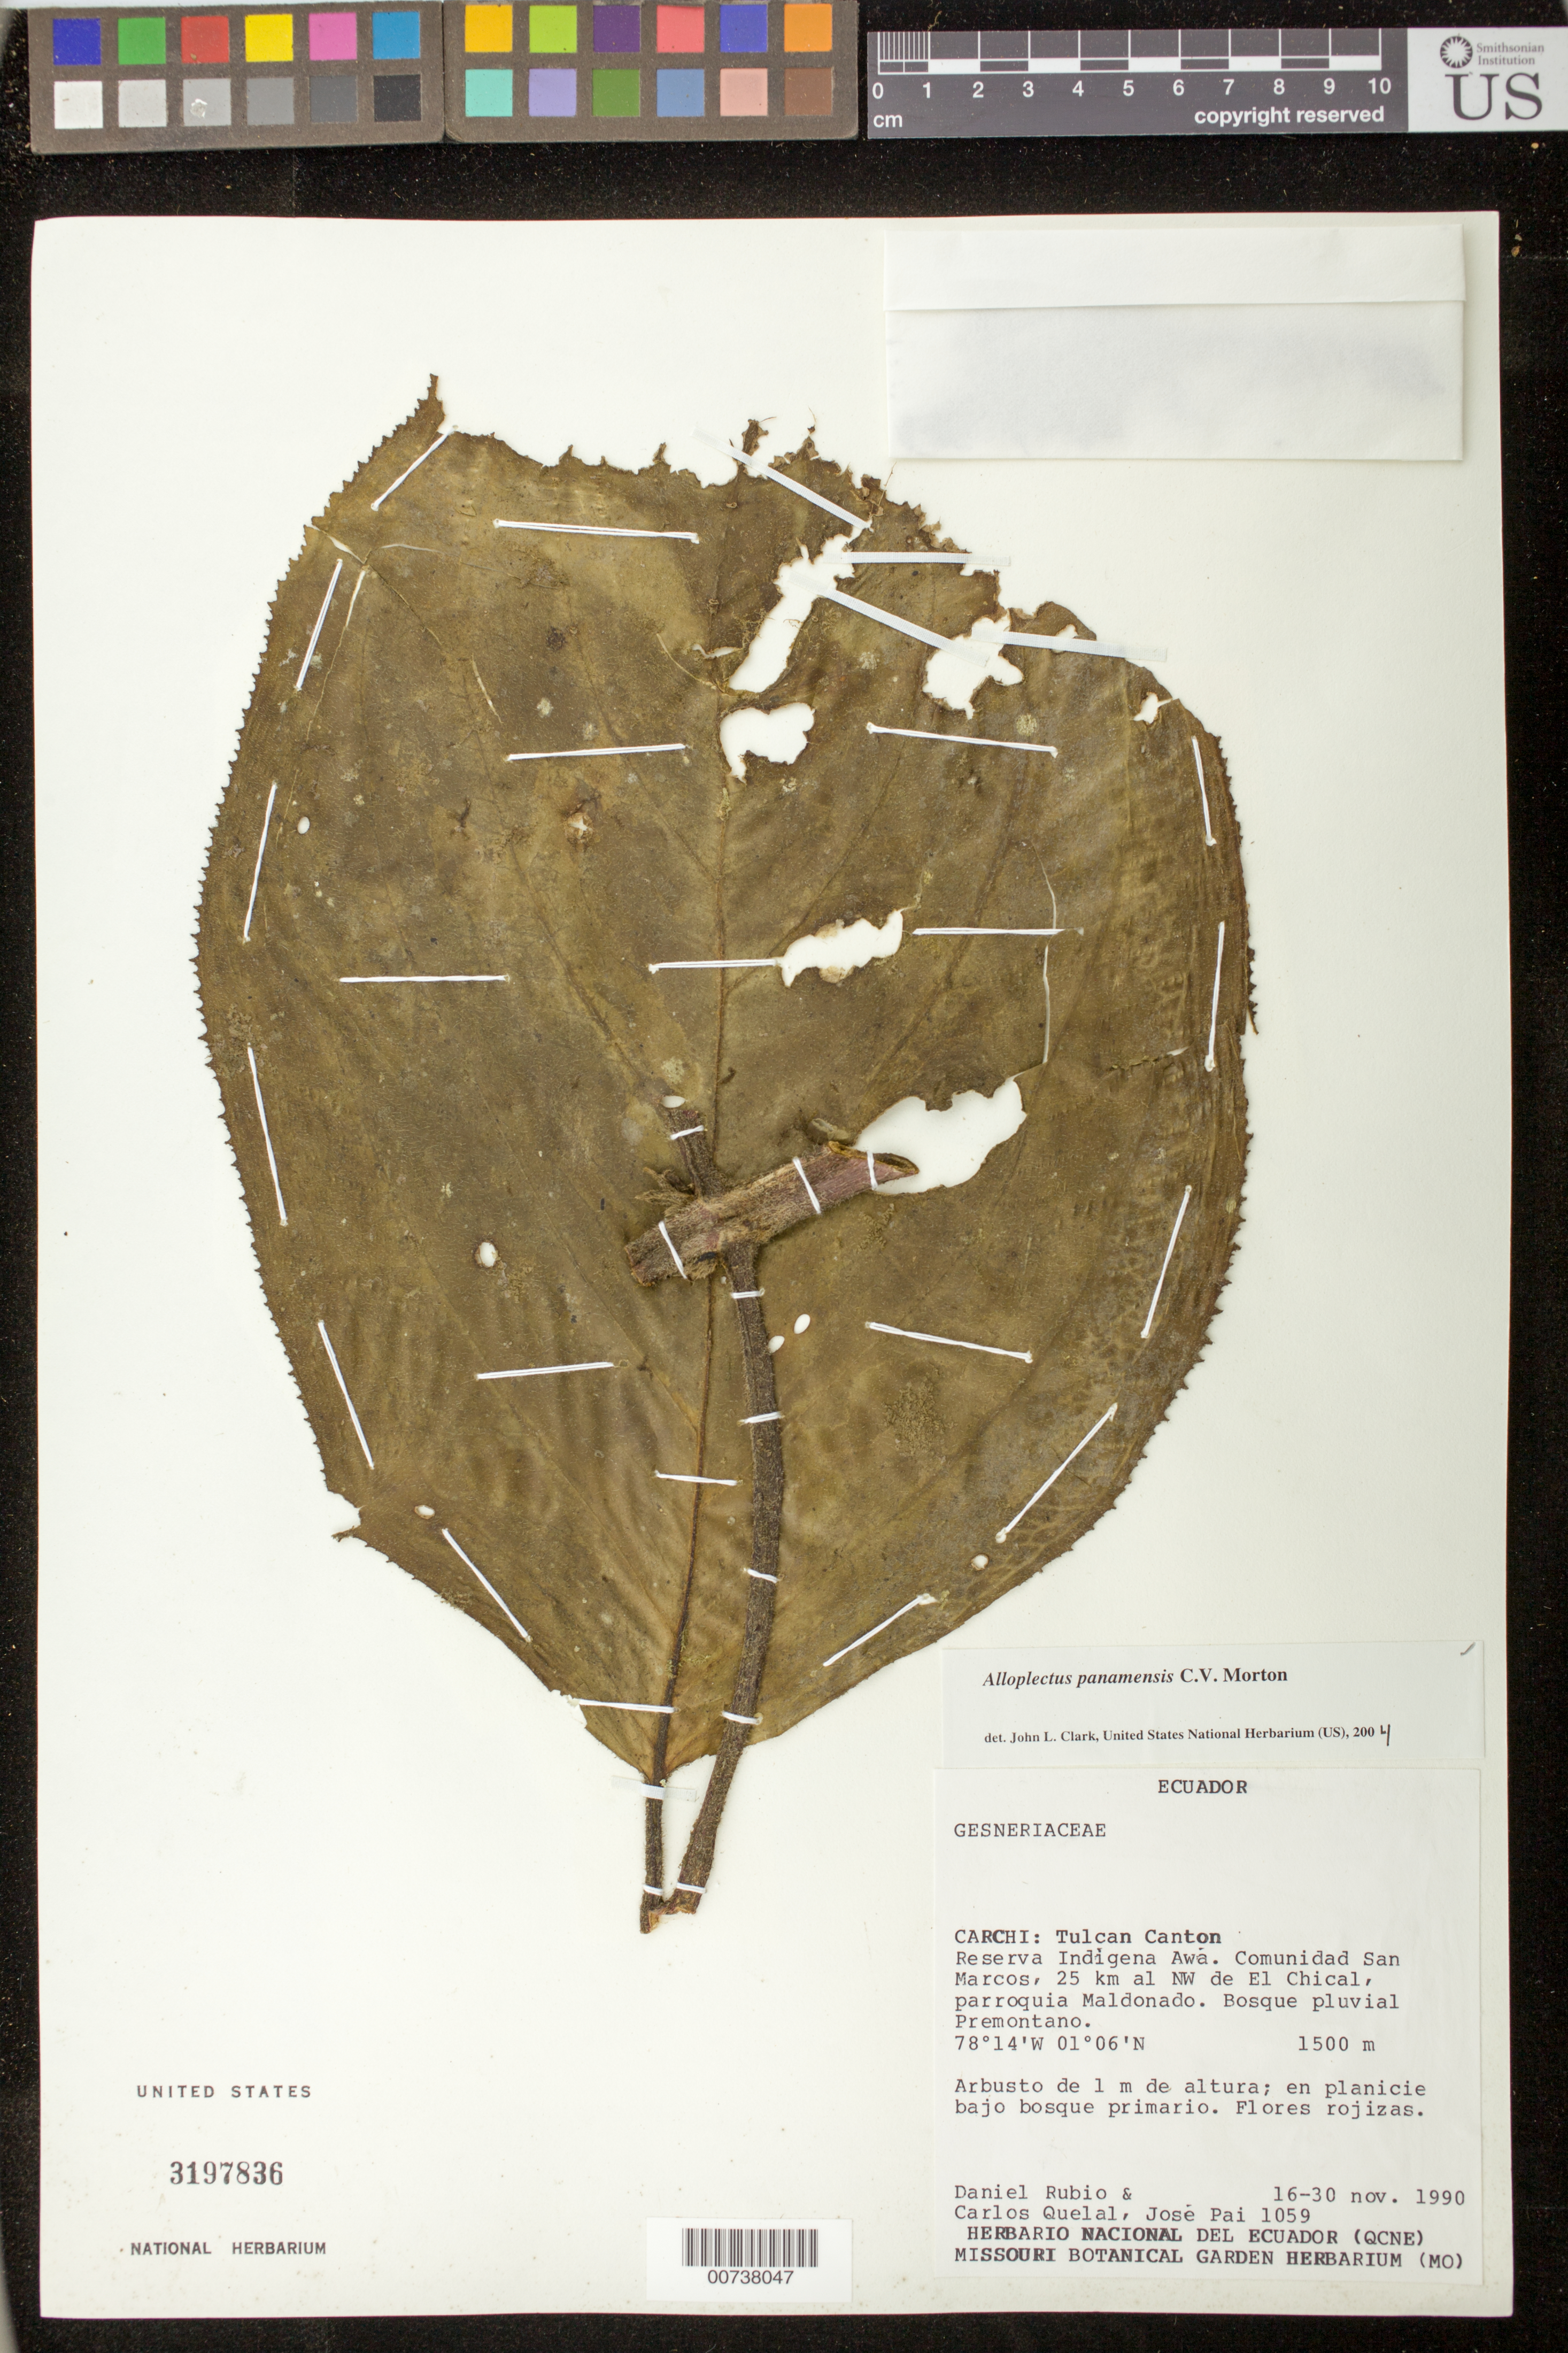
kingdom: Plantae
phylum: Tracheophyta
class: Magnoliopsida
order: Lamiales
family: Gesneriaceae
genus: Glossoloma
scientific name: Glossoloma panamense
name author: (C.V. Morton) J.L. Clark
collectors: D. Rubio, C. Quelal & P. Nastacuaz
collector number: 1059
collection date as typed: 16-30 Nov 1990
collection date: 1990-11-16/1990-11-30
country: Ecuador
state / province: Carchi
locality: Tulcan Canton, Reserva Indígena Awá, comunidad San Marcos, 25 km al NW de El Chical, parroquia Maldonado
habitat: Bosque pluvial premontano, en planicie bajo bosque primario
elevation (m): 1500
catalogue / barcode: US 3197836